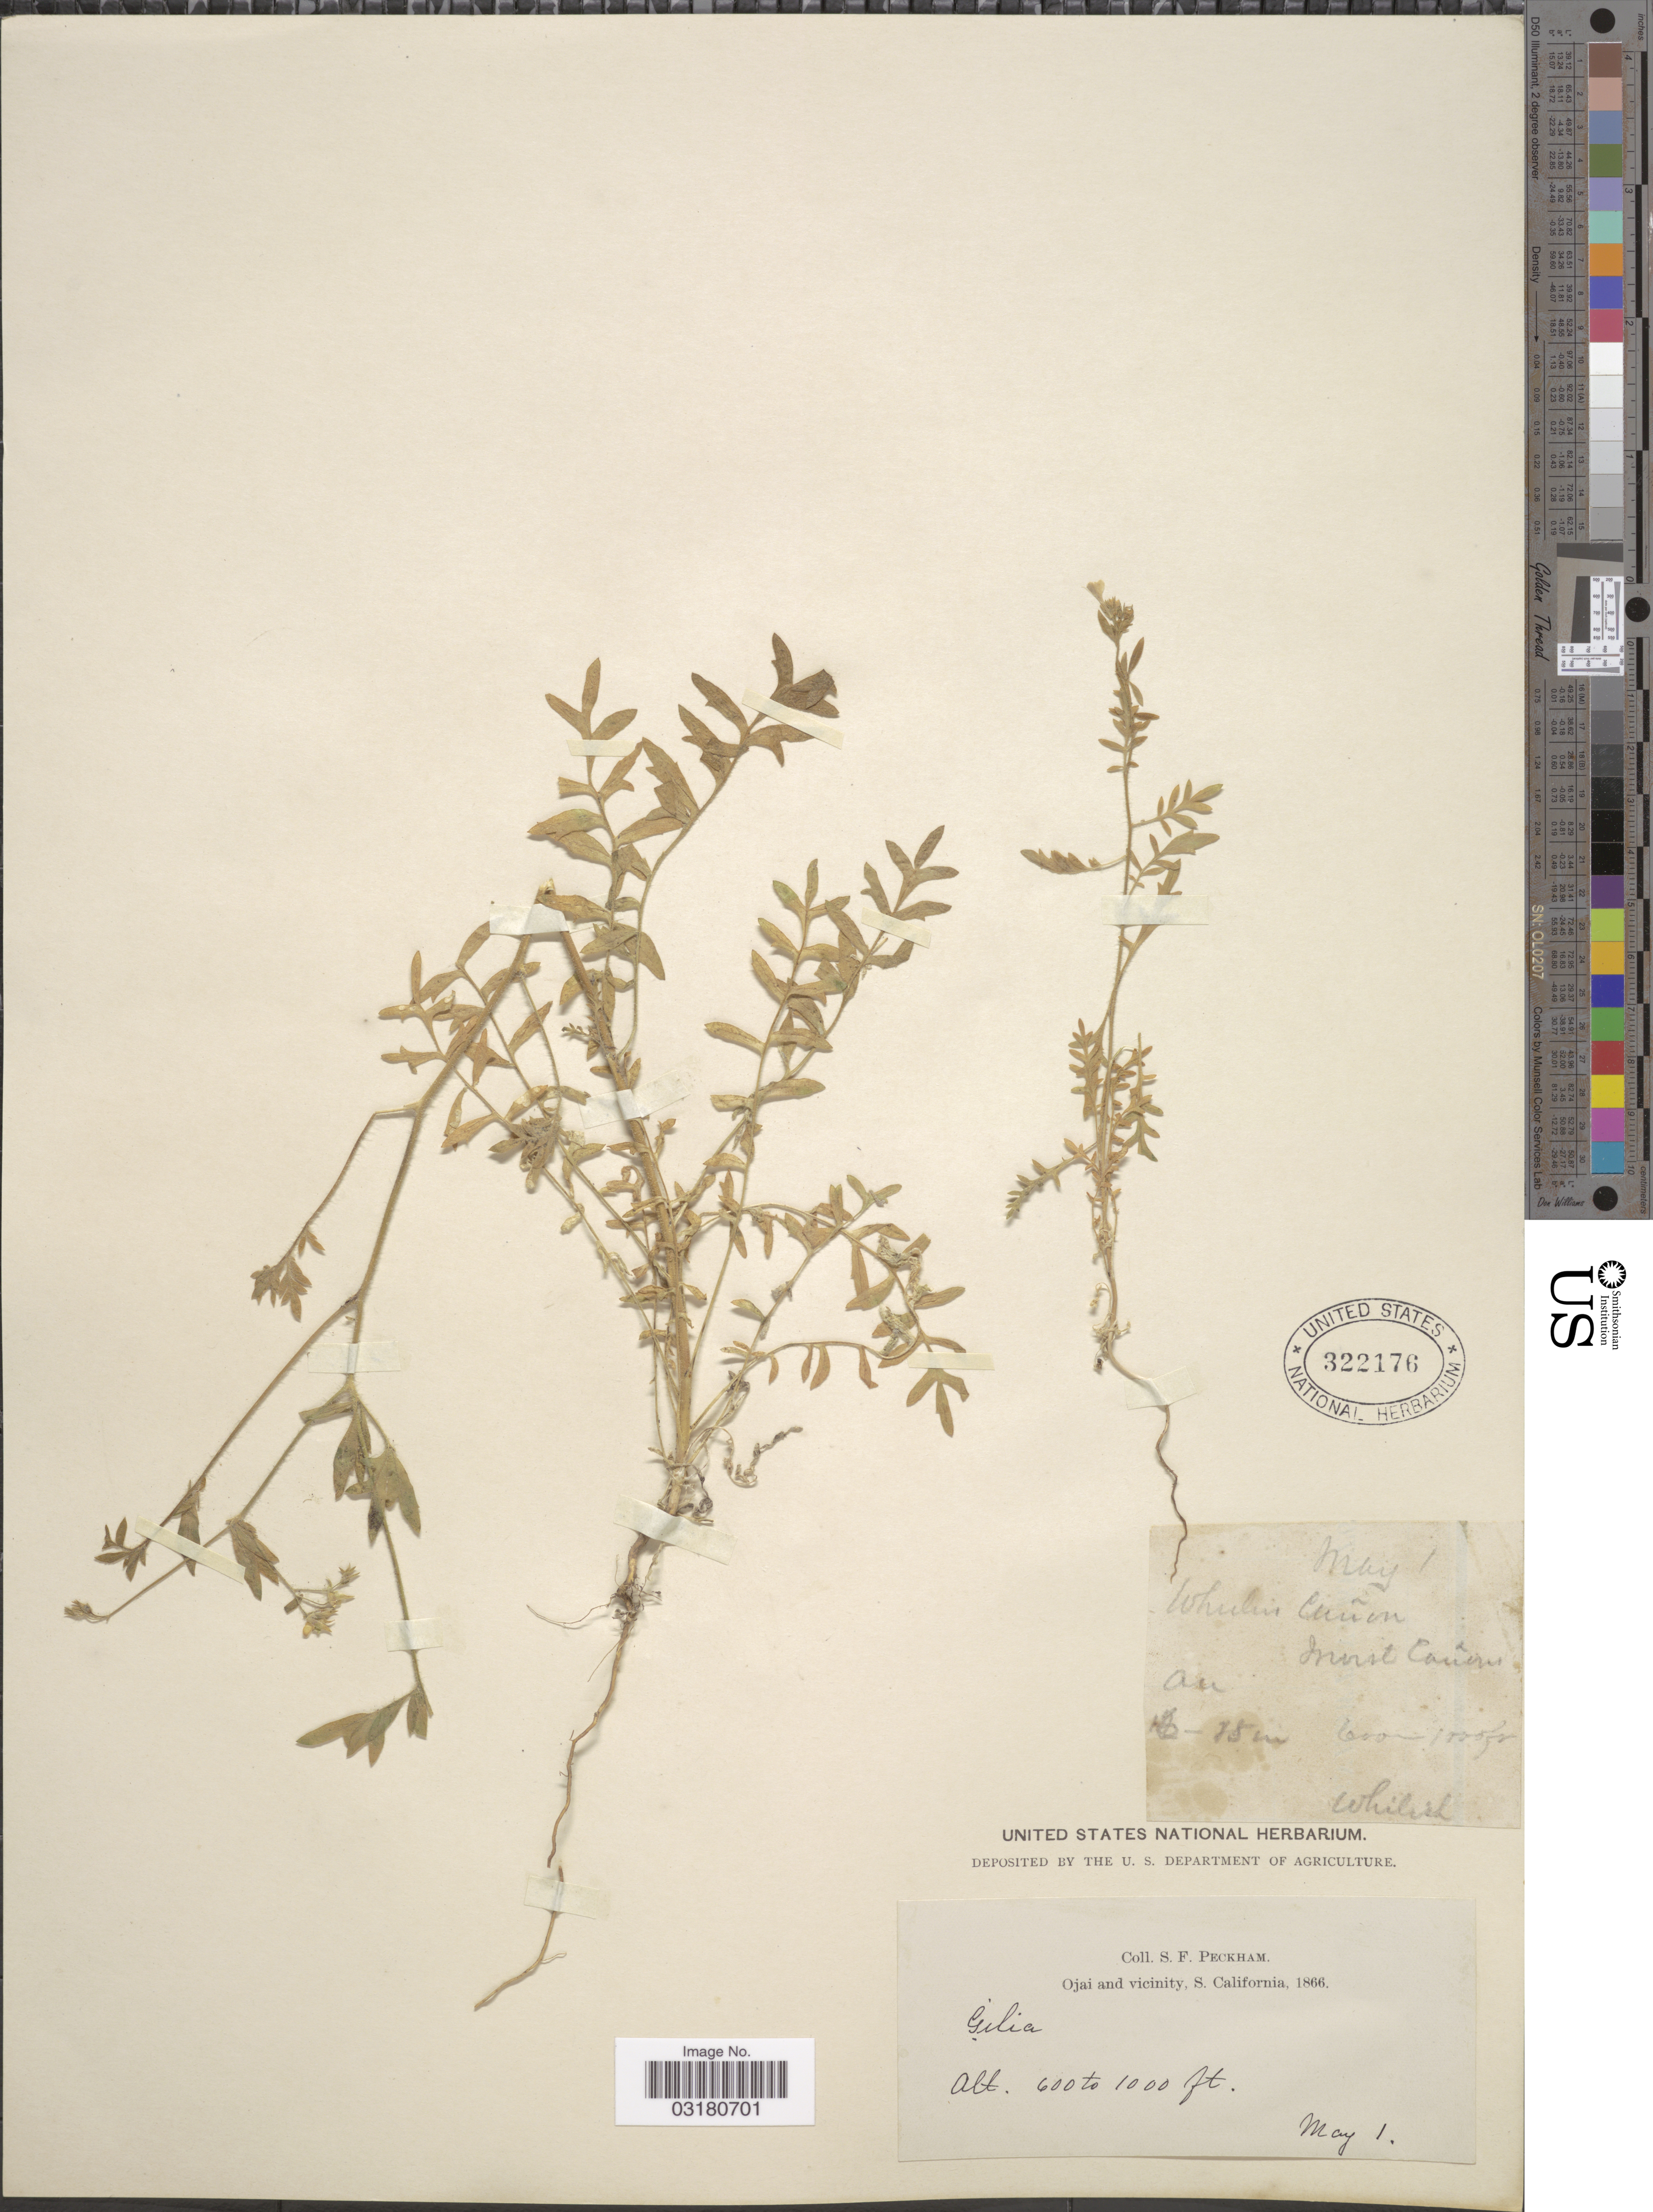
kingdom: Plantae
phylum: Tracheophyta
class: Magnoliopsida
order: Ericales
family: Polemoniaceae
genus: Allophyllum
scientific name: Allophyllum glutinosum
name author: (Benth.) A.D. Grant & V.E. Grant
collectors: S. Peckham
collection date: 1866-05-01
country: United States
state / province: California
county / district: Ventura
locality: Ojai and vicinity, S. California.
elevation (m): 183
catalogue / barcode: US 322176